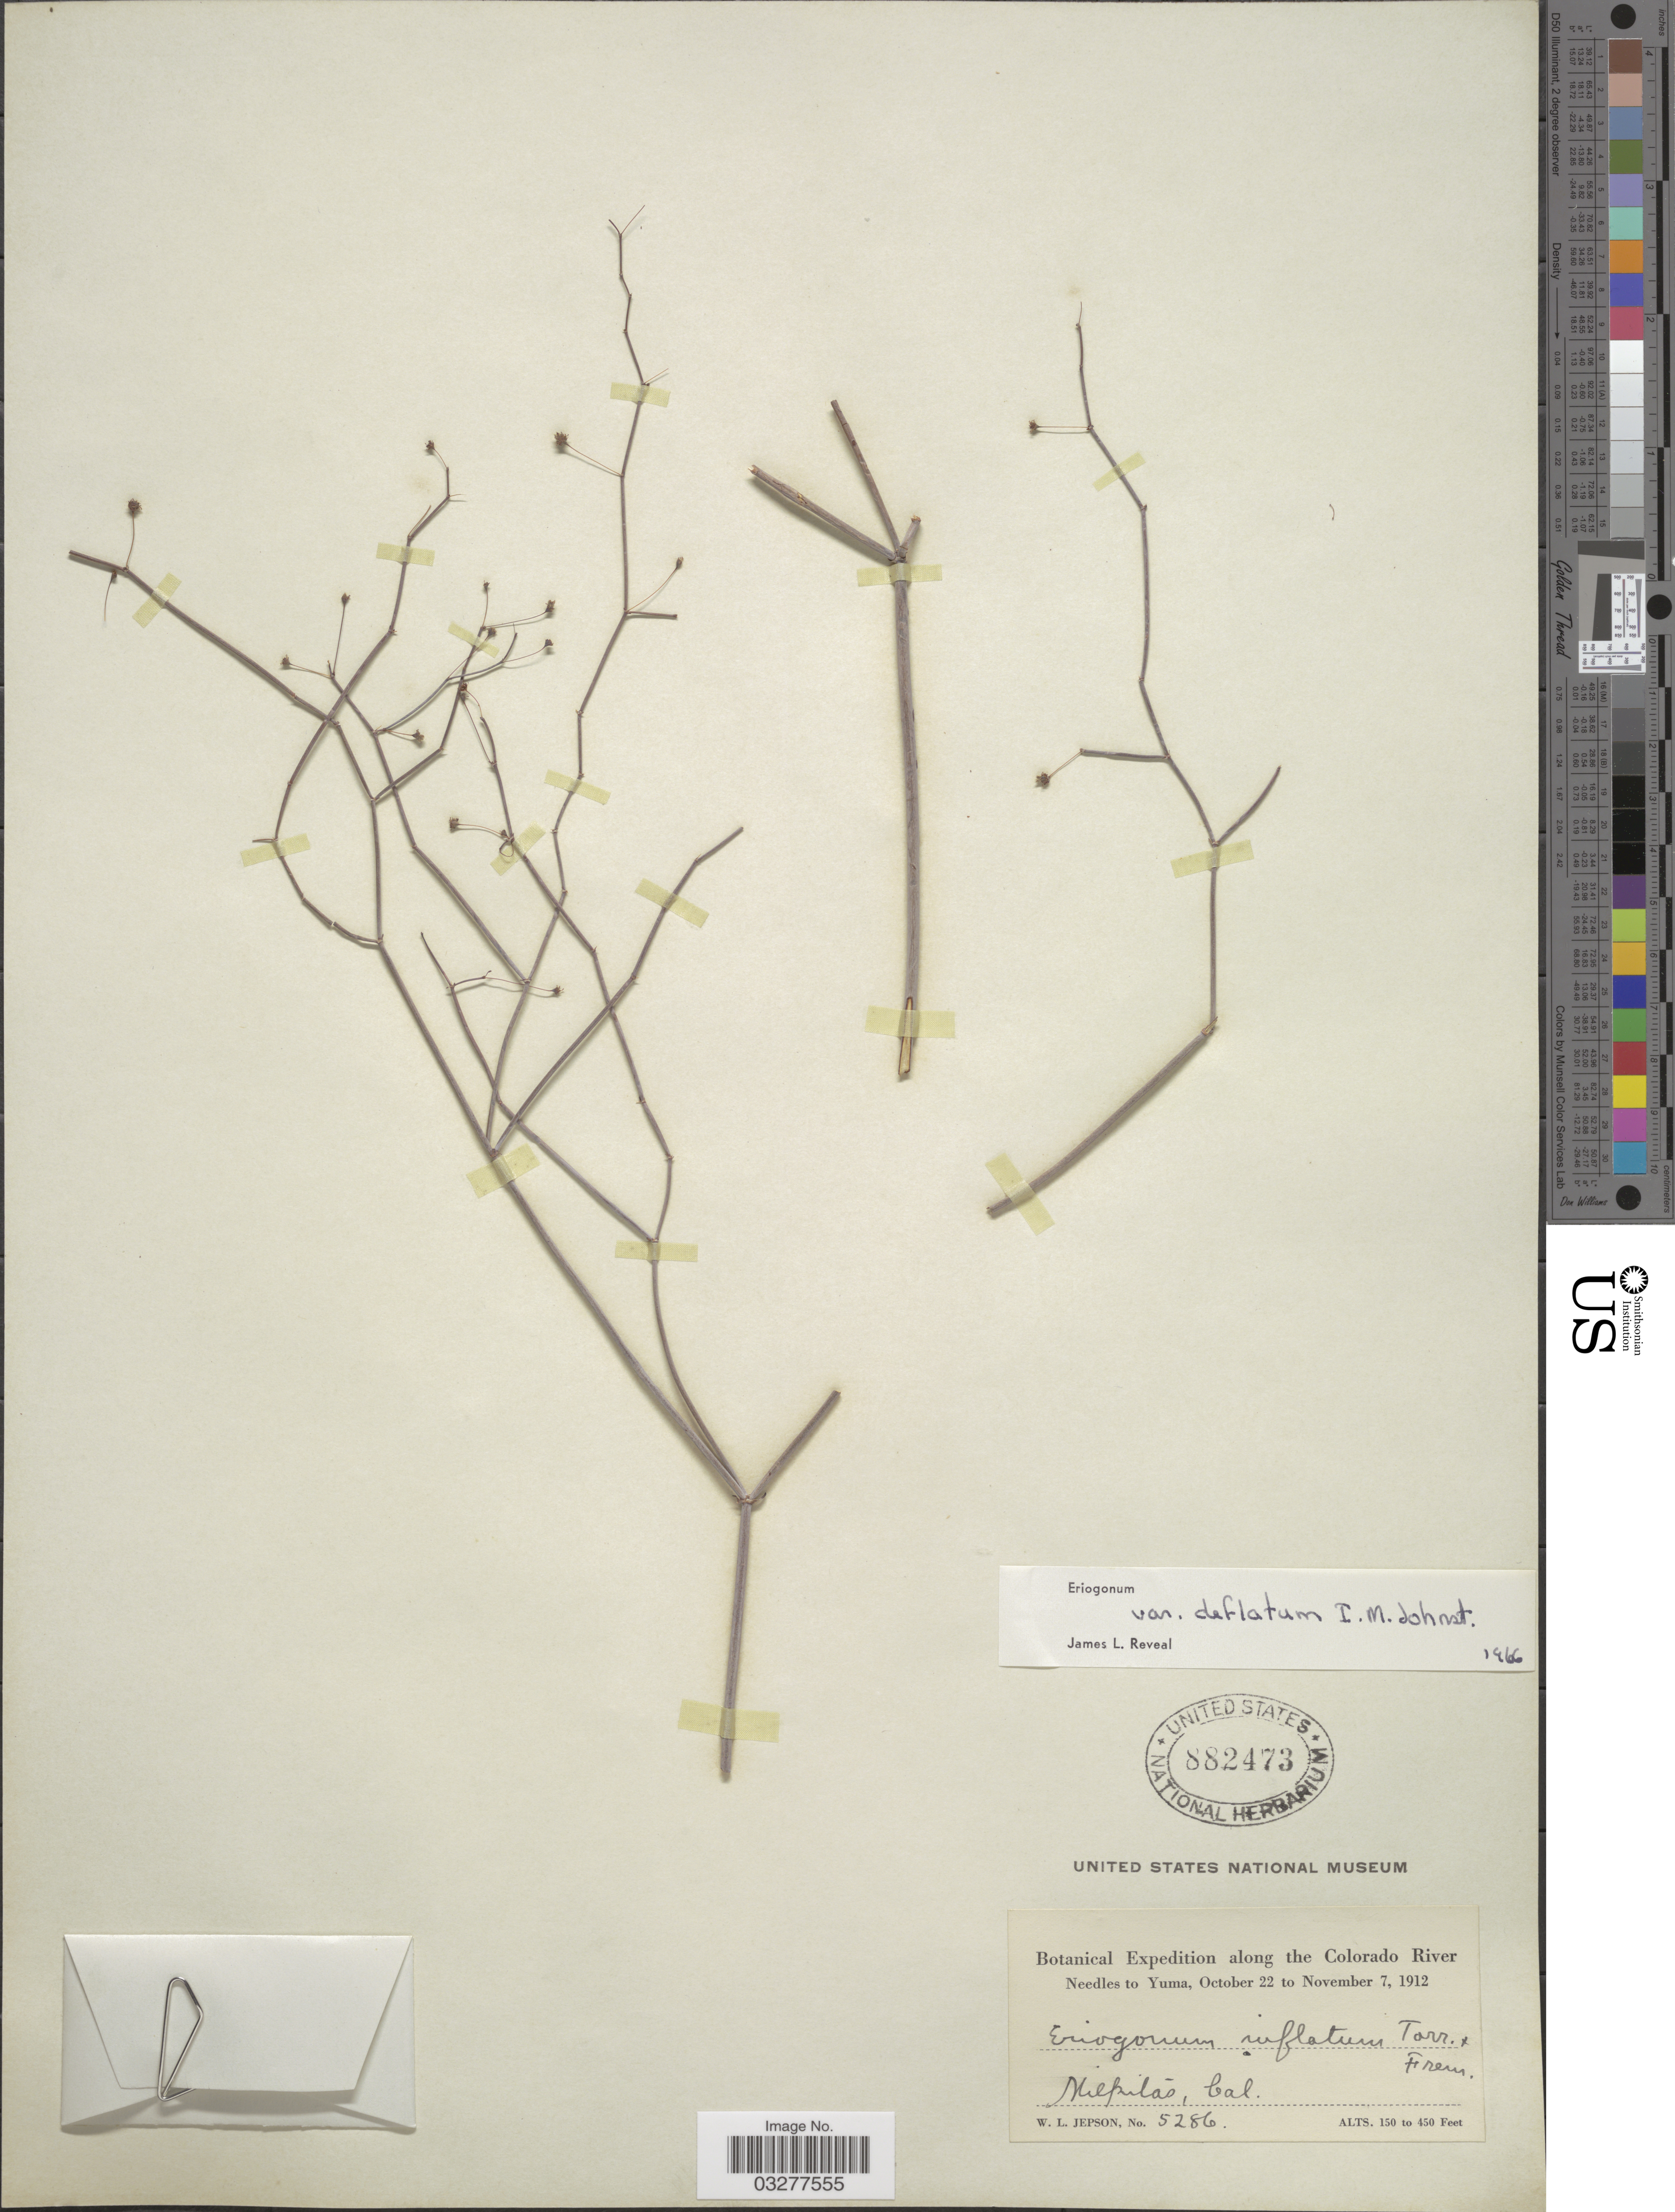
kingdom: Plantae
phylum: Tracheophyta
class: Magnoliopsida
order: Caryophyllales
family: Polygonaceae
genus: Eriogonum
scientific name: Eriogonum inflatum var. deflatum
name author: I.M. Johnst.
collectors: W. L. Jepson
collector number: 5286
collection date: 1912-10-22/1912-11-07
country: United States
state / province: California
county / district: San Bernardino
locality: Along the Colorado River, Needles to Yuma, Milpitas.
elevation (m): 46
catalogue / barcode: US 882473